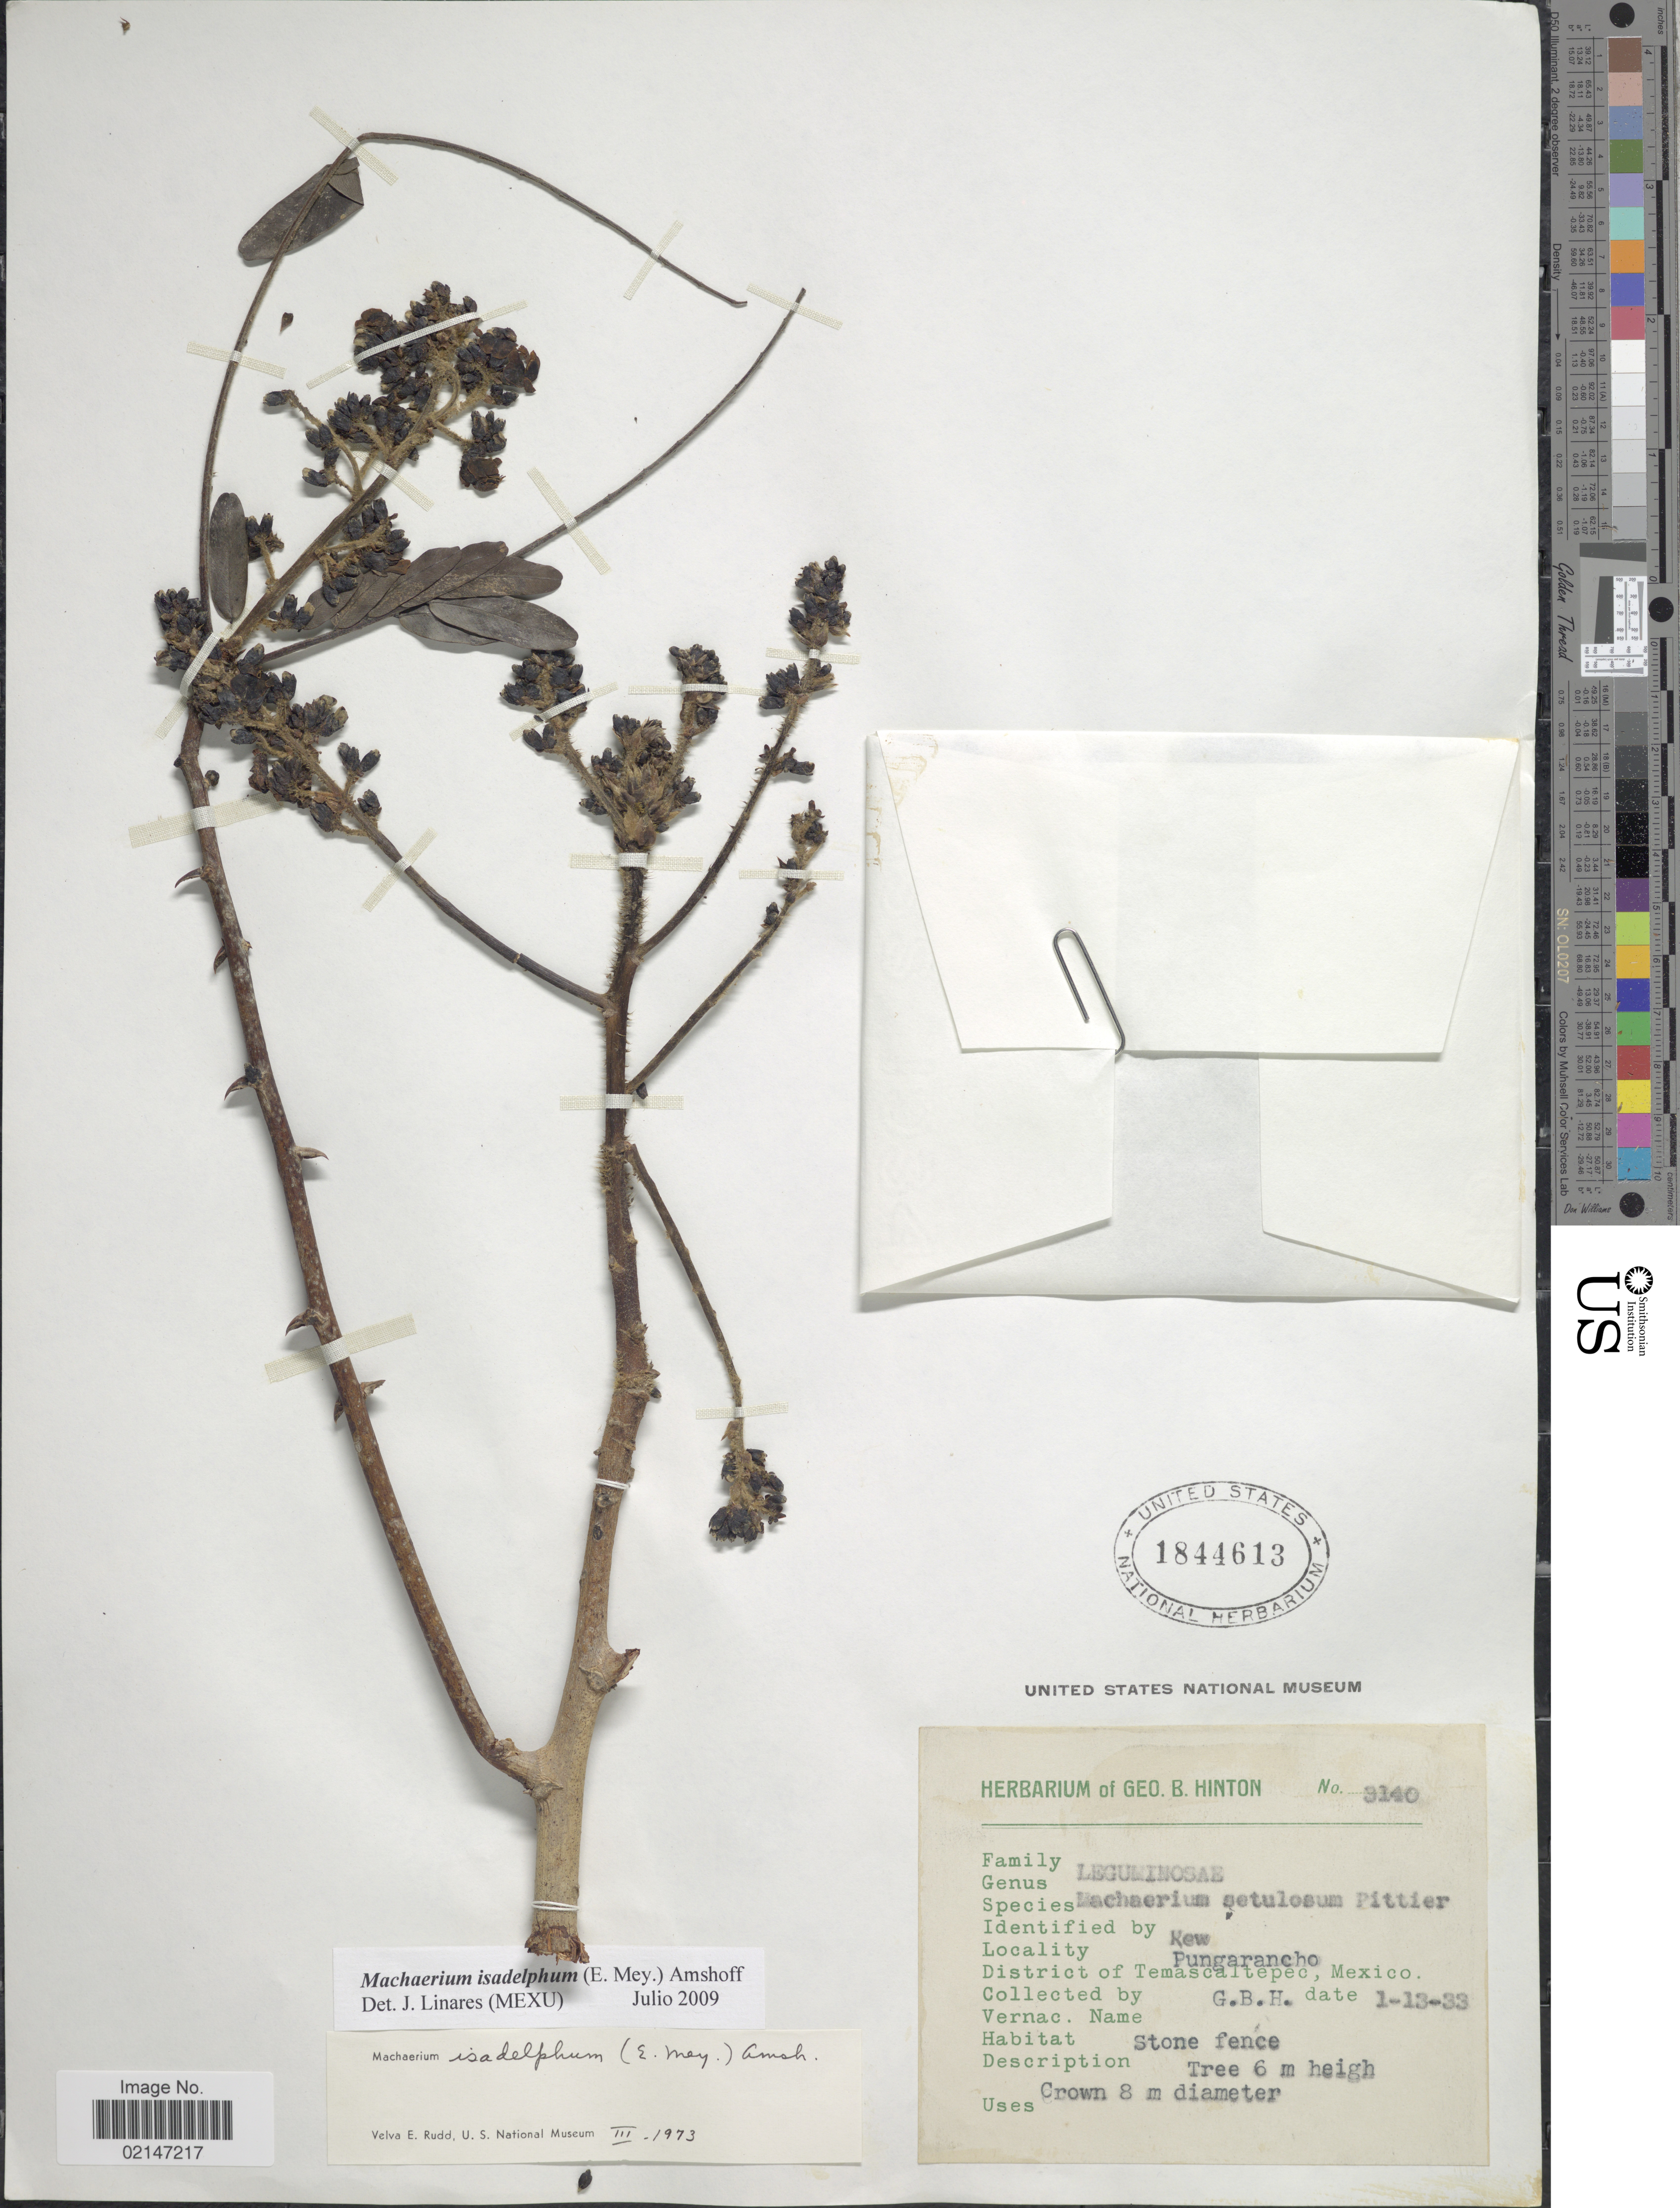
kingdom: Plantae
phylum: Tracheophyta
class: Magnoliopsida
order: Fabales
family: Fabaceae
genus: Machaerium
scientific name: Machaerium isadelphum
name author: (E. Mey.) Amshoff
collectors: G. B. Hinton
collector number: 3140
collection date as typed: Transcribed d/m/y: 13/1/33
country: Mexico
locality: Pungarancho, District of Temascaltepec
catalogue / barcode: US 1844613